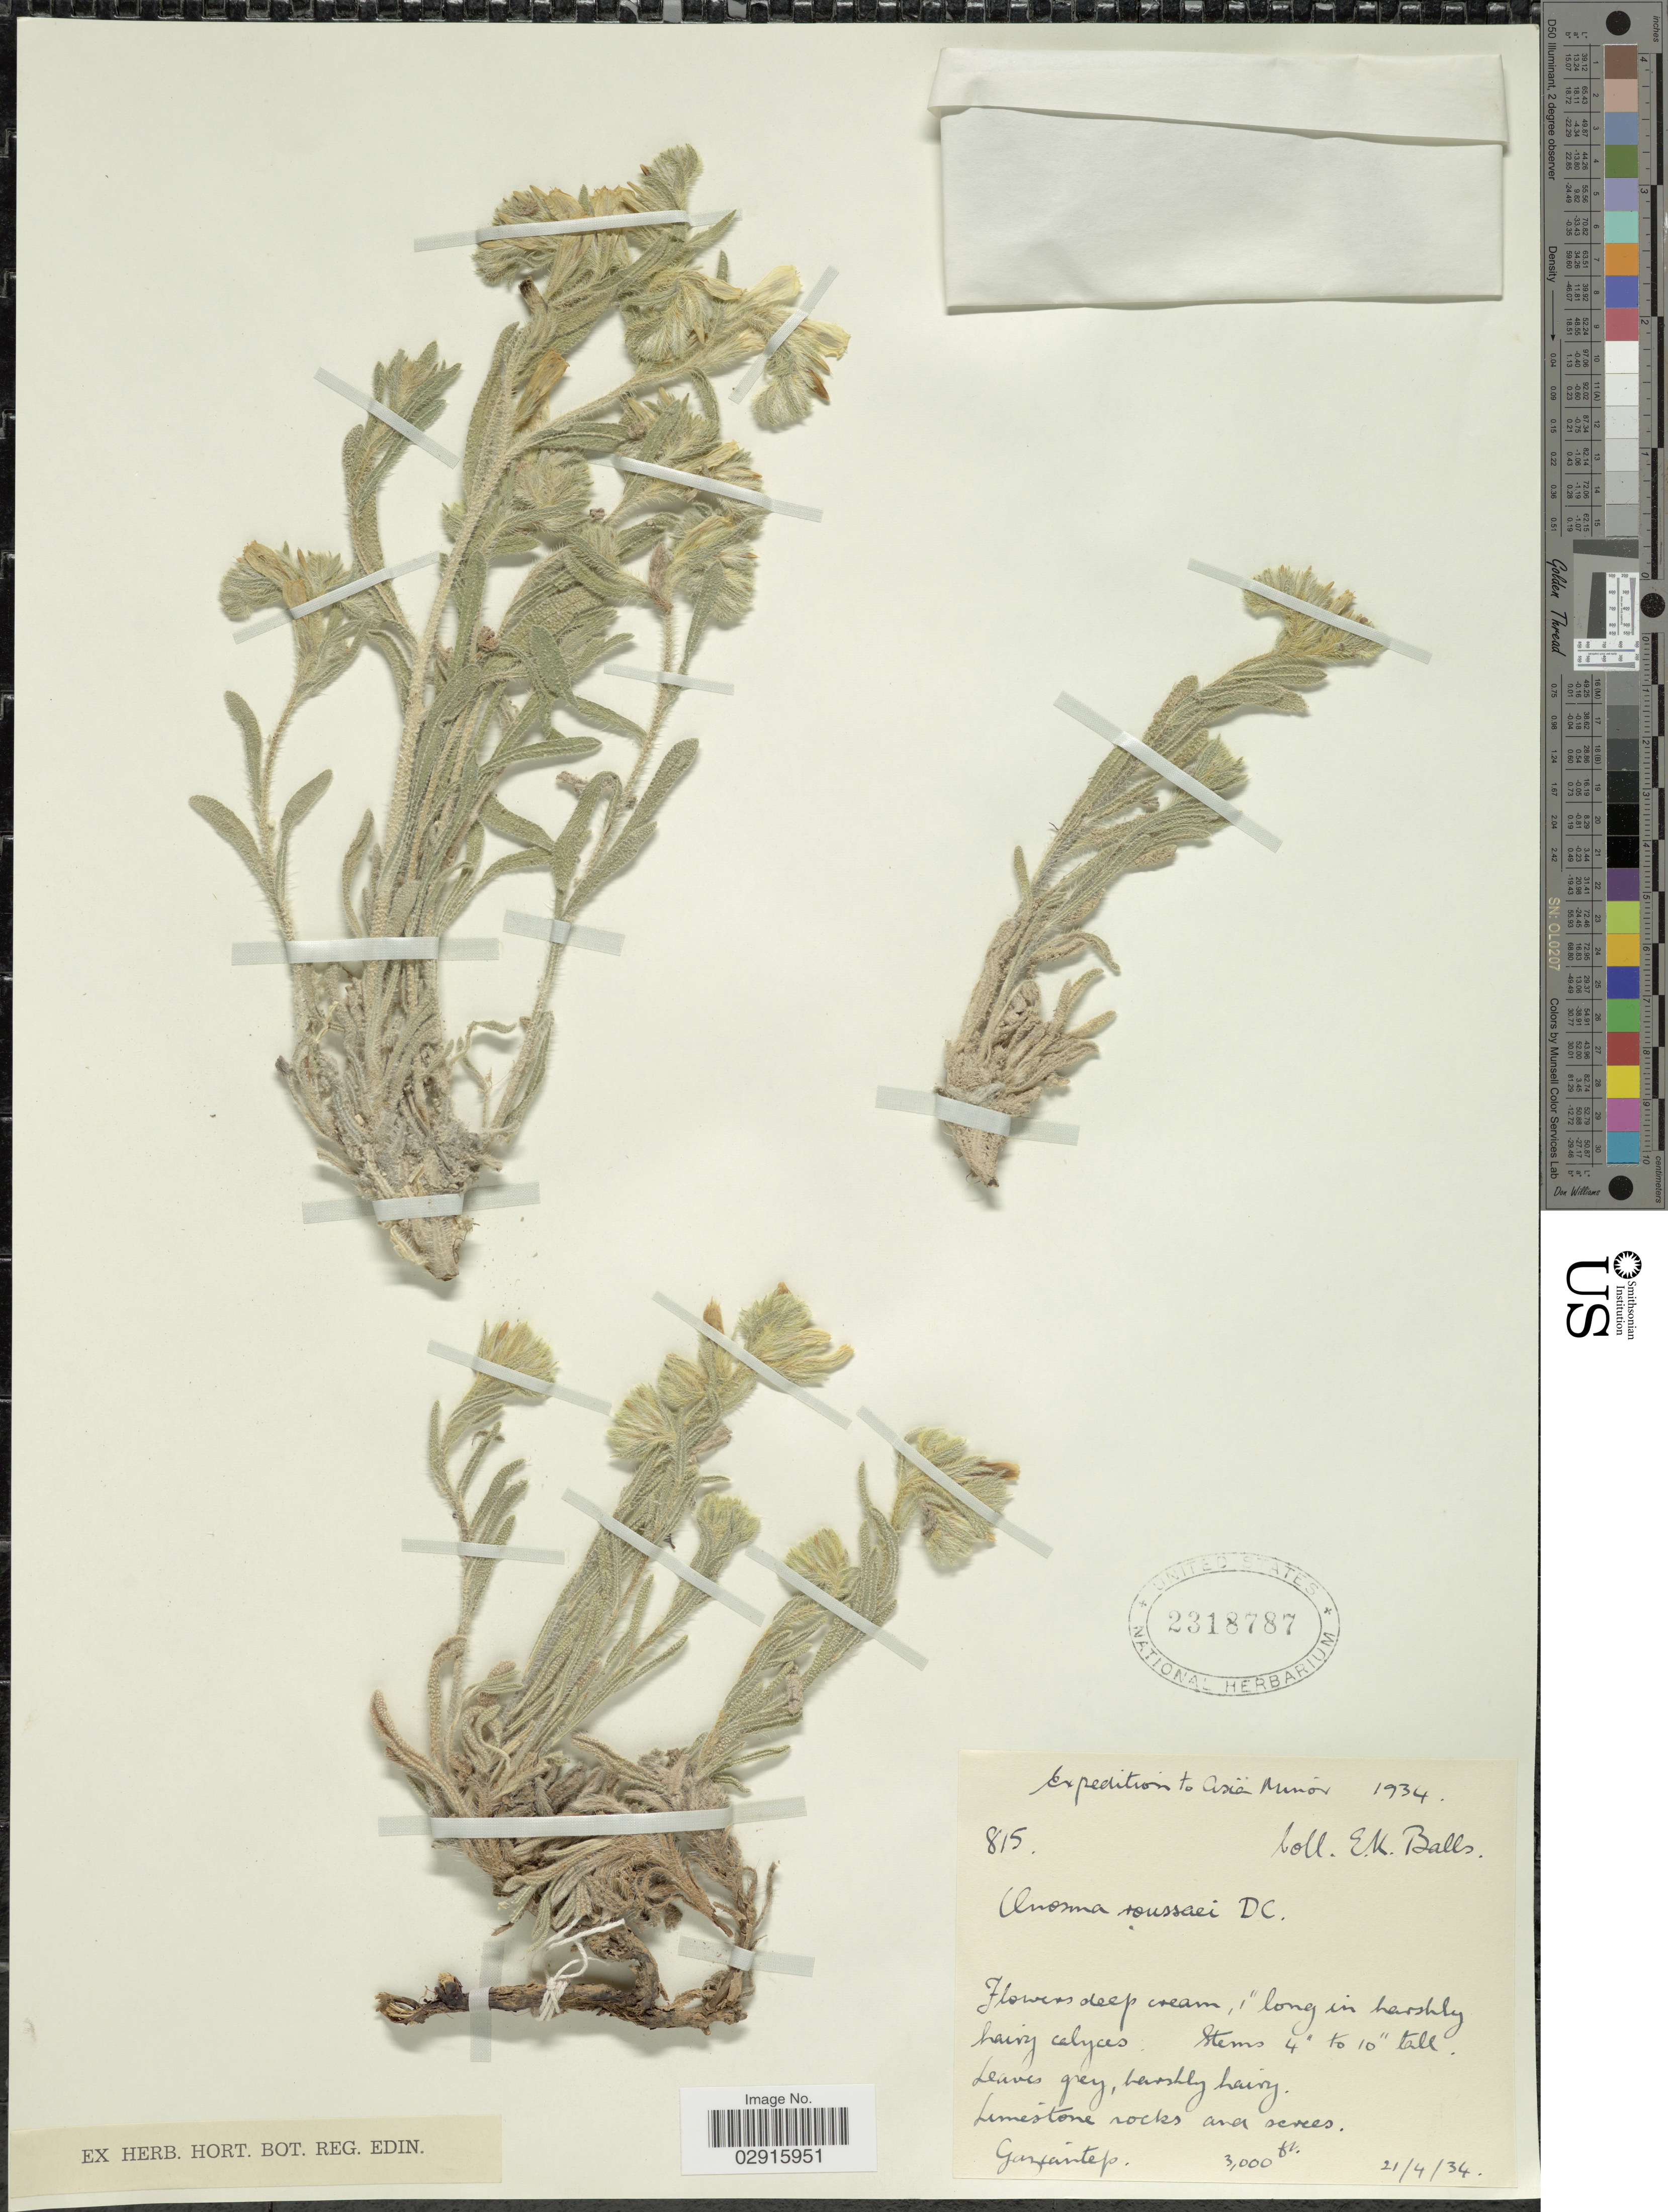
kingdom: Plantae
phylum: Tracheophyta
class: Magnoliopsida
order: Boraginales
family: Boraginaceae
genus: Onosma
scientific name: Onosma roussaei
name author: DC.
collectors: E. K. Balls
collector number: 815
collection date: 1934-04-21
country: Turkey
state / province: Gaziantep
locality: Asia Minor.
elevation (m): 914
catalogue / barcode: US 2318787